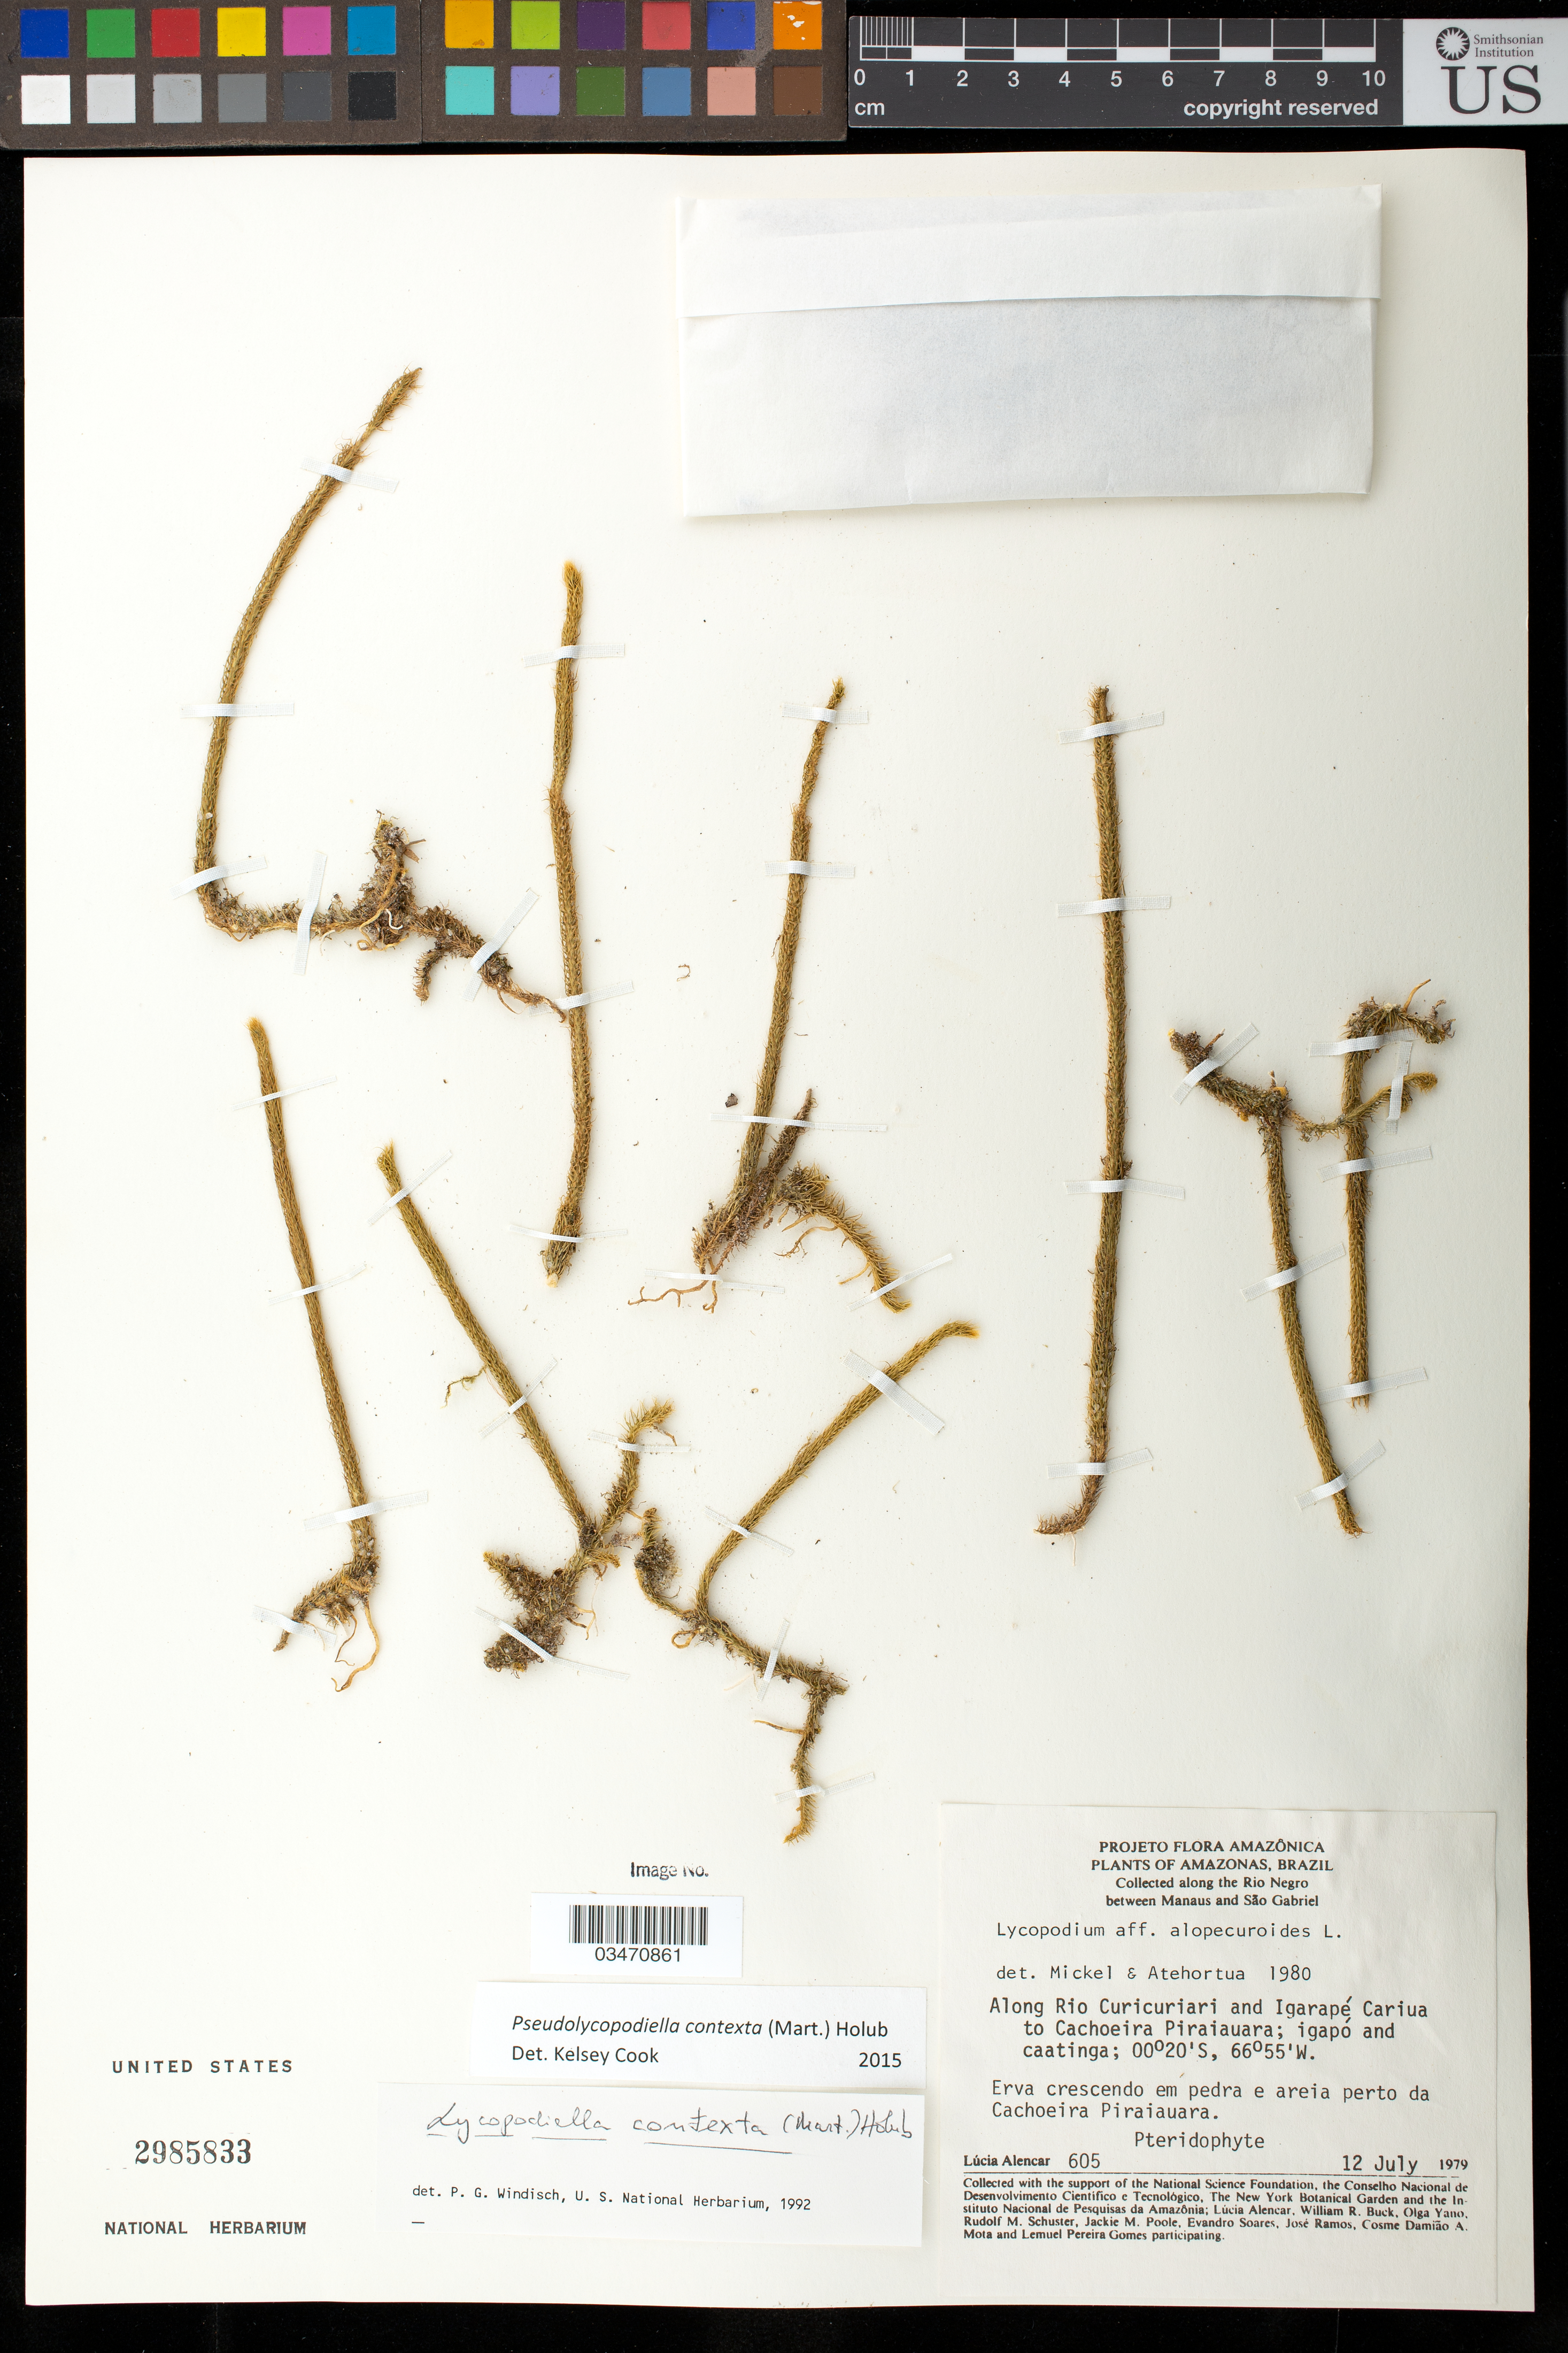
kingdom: Plantae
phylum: Tracheophyta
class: Lycopodiopsida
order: Lycopodiales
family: Lycopodiaceae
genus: Pseudolycopodiella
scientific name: Pseudolycopodiella contexta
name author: (C. Mart.) Holub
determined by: Cook, K.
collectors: L. Alencar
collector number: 605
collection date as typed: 12 Jul 1979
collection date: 1979-07-12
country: Brazil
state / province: Amazonas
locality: Along Rio Curicuriari and Igarapé Cariua to Cachoeira Piraiauara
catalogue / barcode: US 2985833